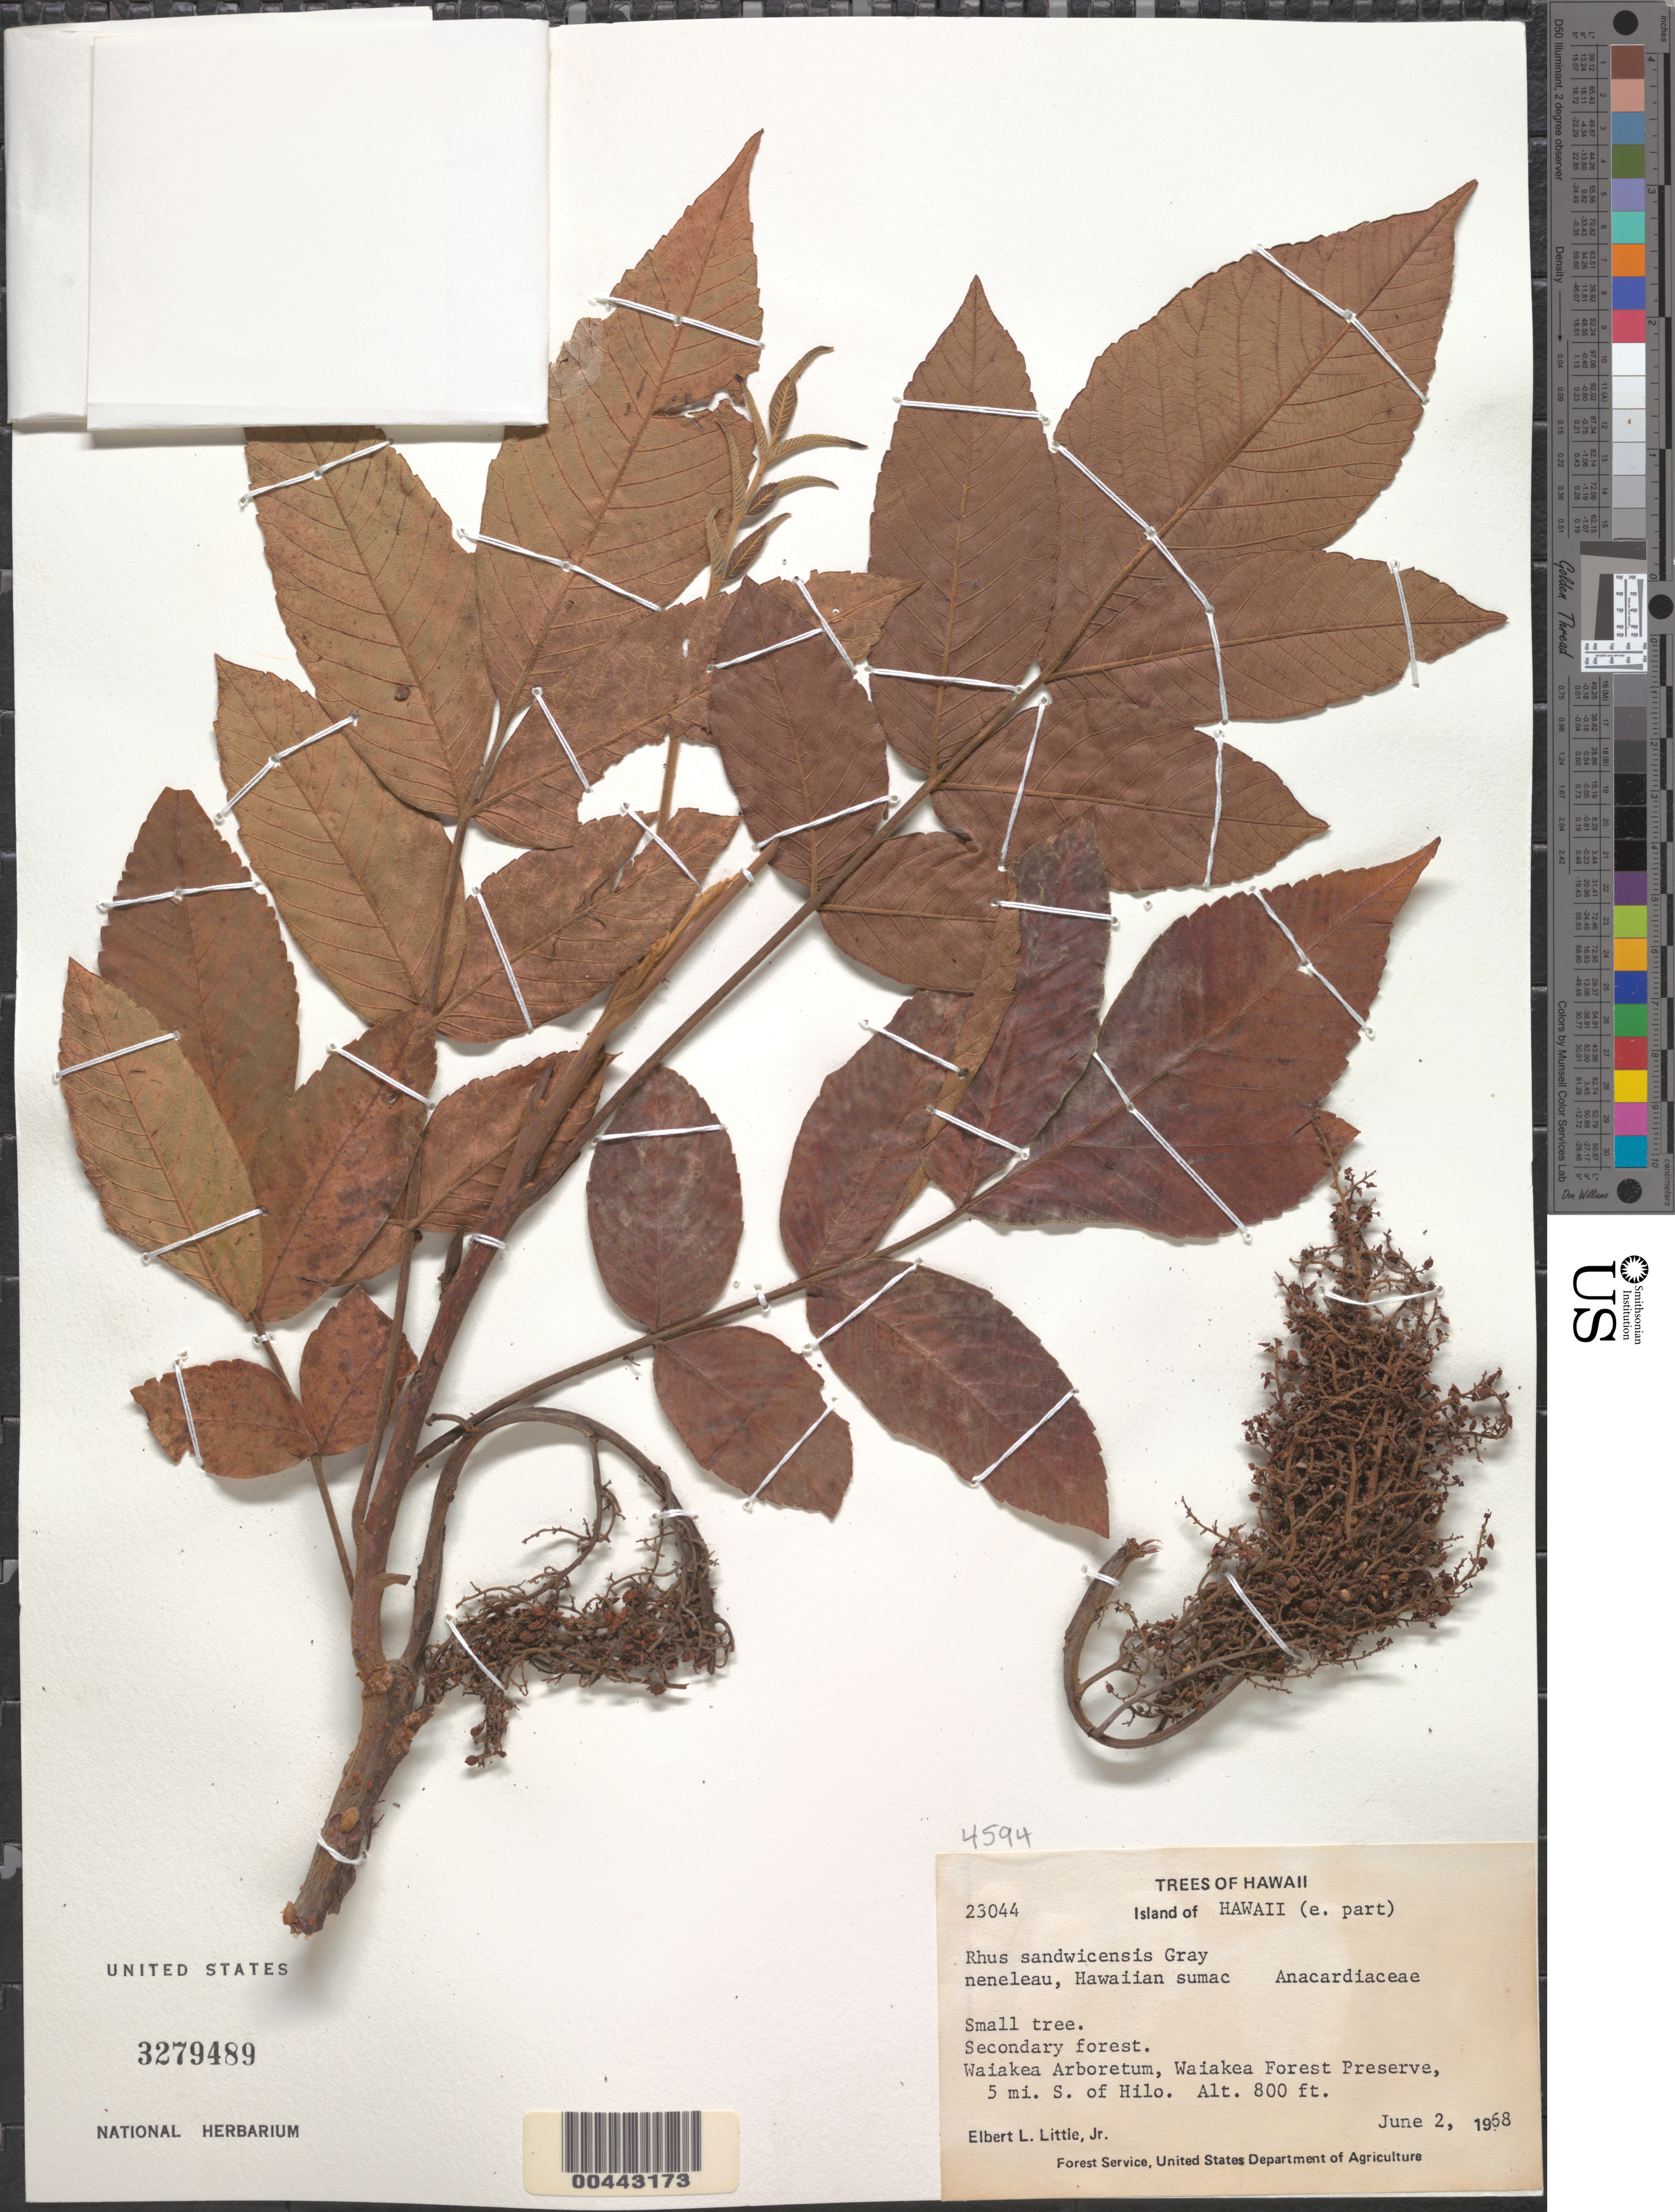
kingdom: Plantae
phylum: Tracheophyta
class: Magnoliopsida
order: Sapindales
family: Anacardiaceae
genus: Rhus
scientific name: Rhus sandwicensis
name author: A. Gray in Wilkes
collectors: E. L. Little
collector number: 23044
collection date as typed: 2 Jun 1968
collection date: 1968-06-02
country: United States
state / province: Hawaii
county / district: Hawaii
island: Hawaii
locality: E part of Hawaii, Waiakea Arboretum, Waiakea Forest Preserve, 5 mi S of Hilo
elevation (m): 244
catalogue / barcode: US 3279489